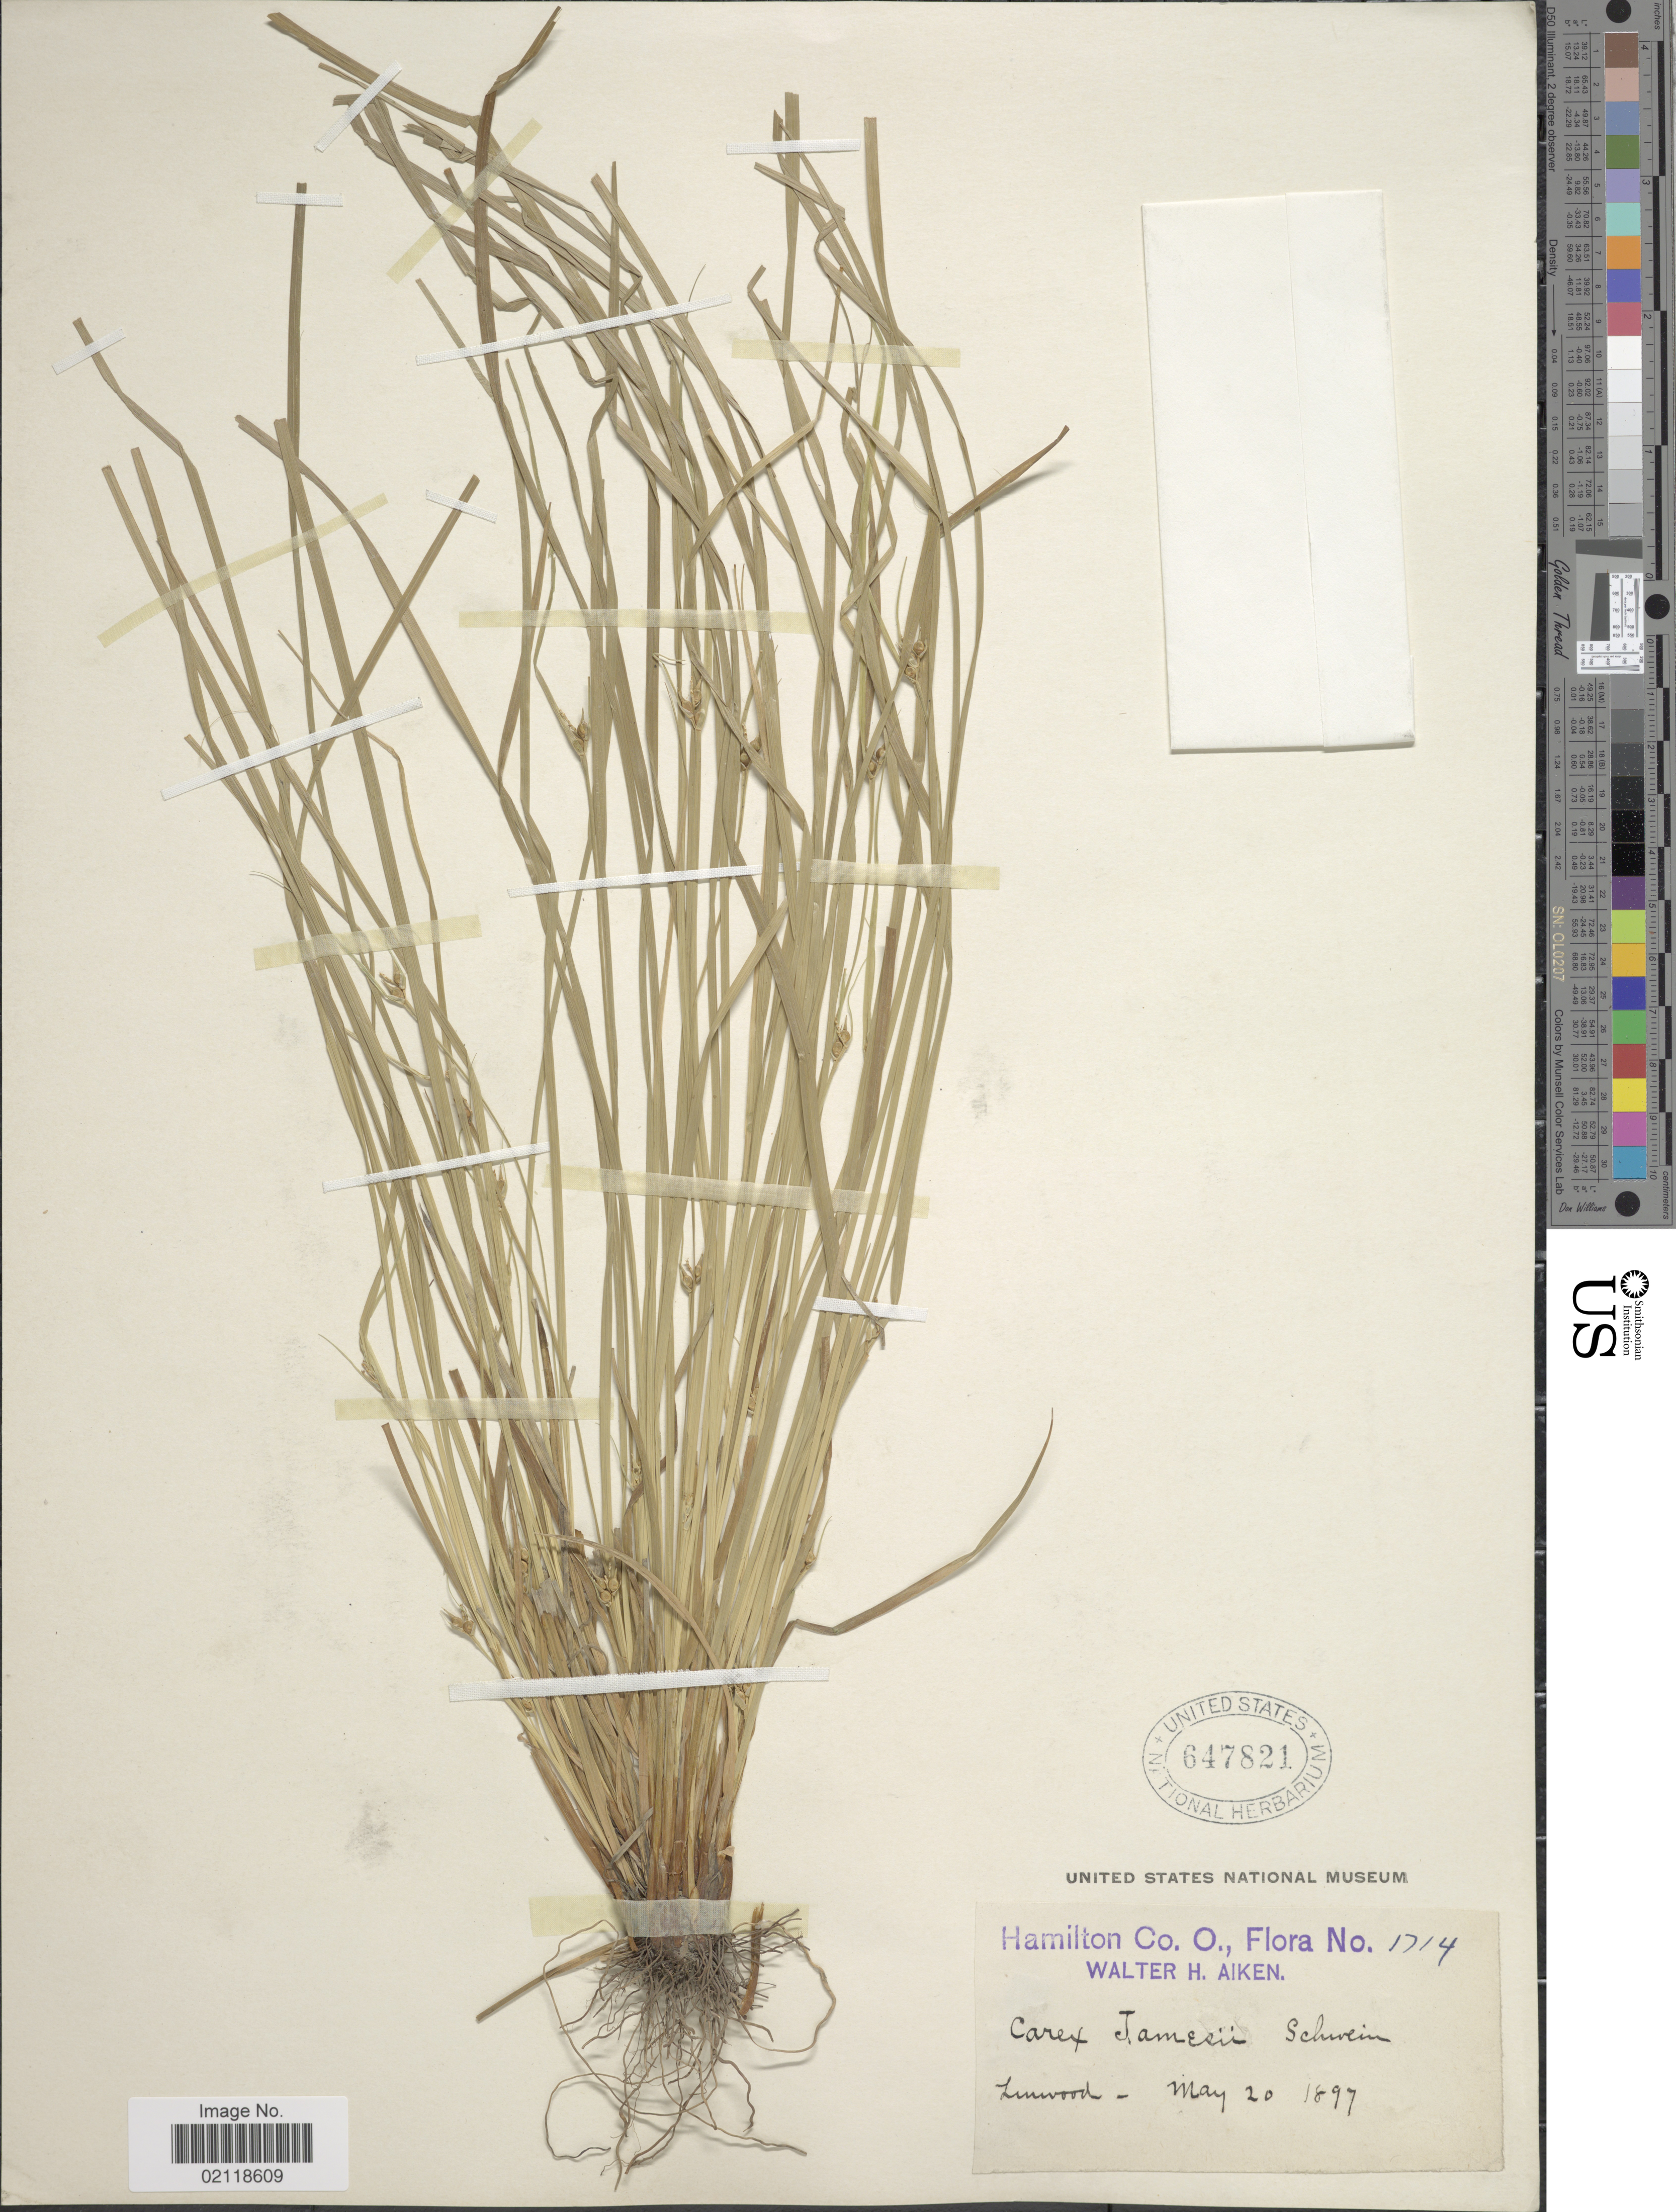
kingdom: Plantae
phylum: Tracheophyta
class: Liliopsida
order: Poales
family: Cyperaceae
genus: Carex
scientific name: Carex jamesii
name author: Schwein.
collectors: W. Aiken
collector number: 1714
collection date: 1897-05-20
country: United States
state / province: Ohio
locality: Hamilton Co., Linwood.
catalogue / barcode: US 647821